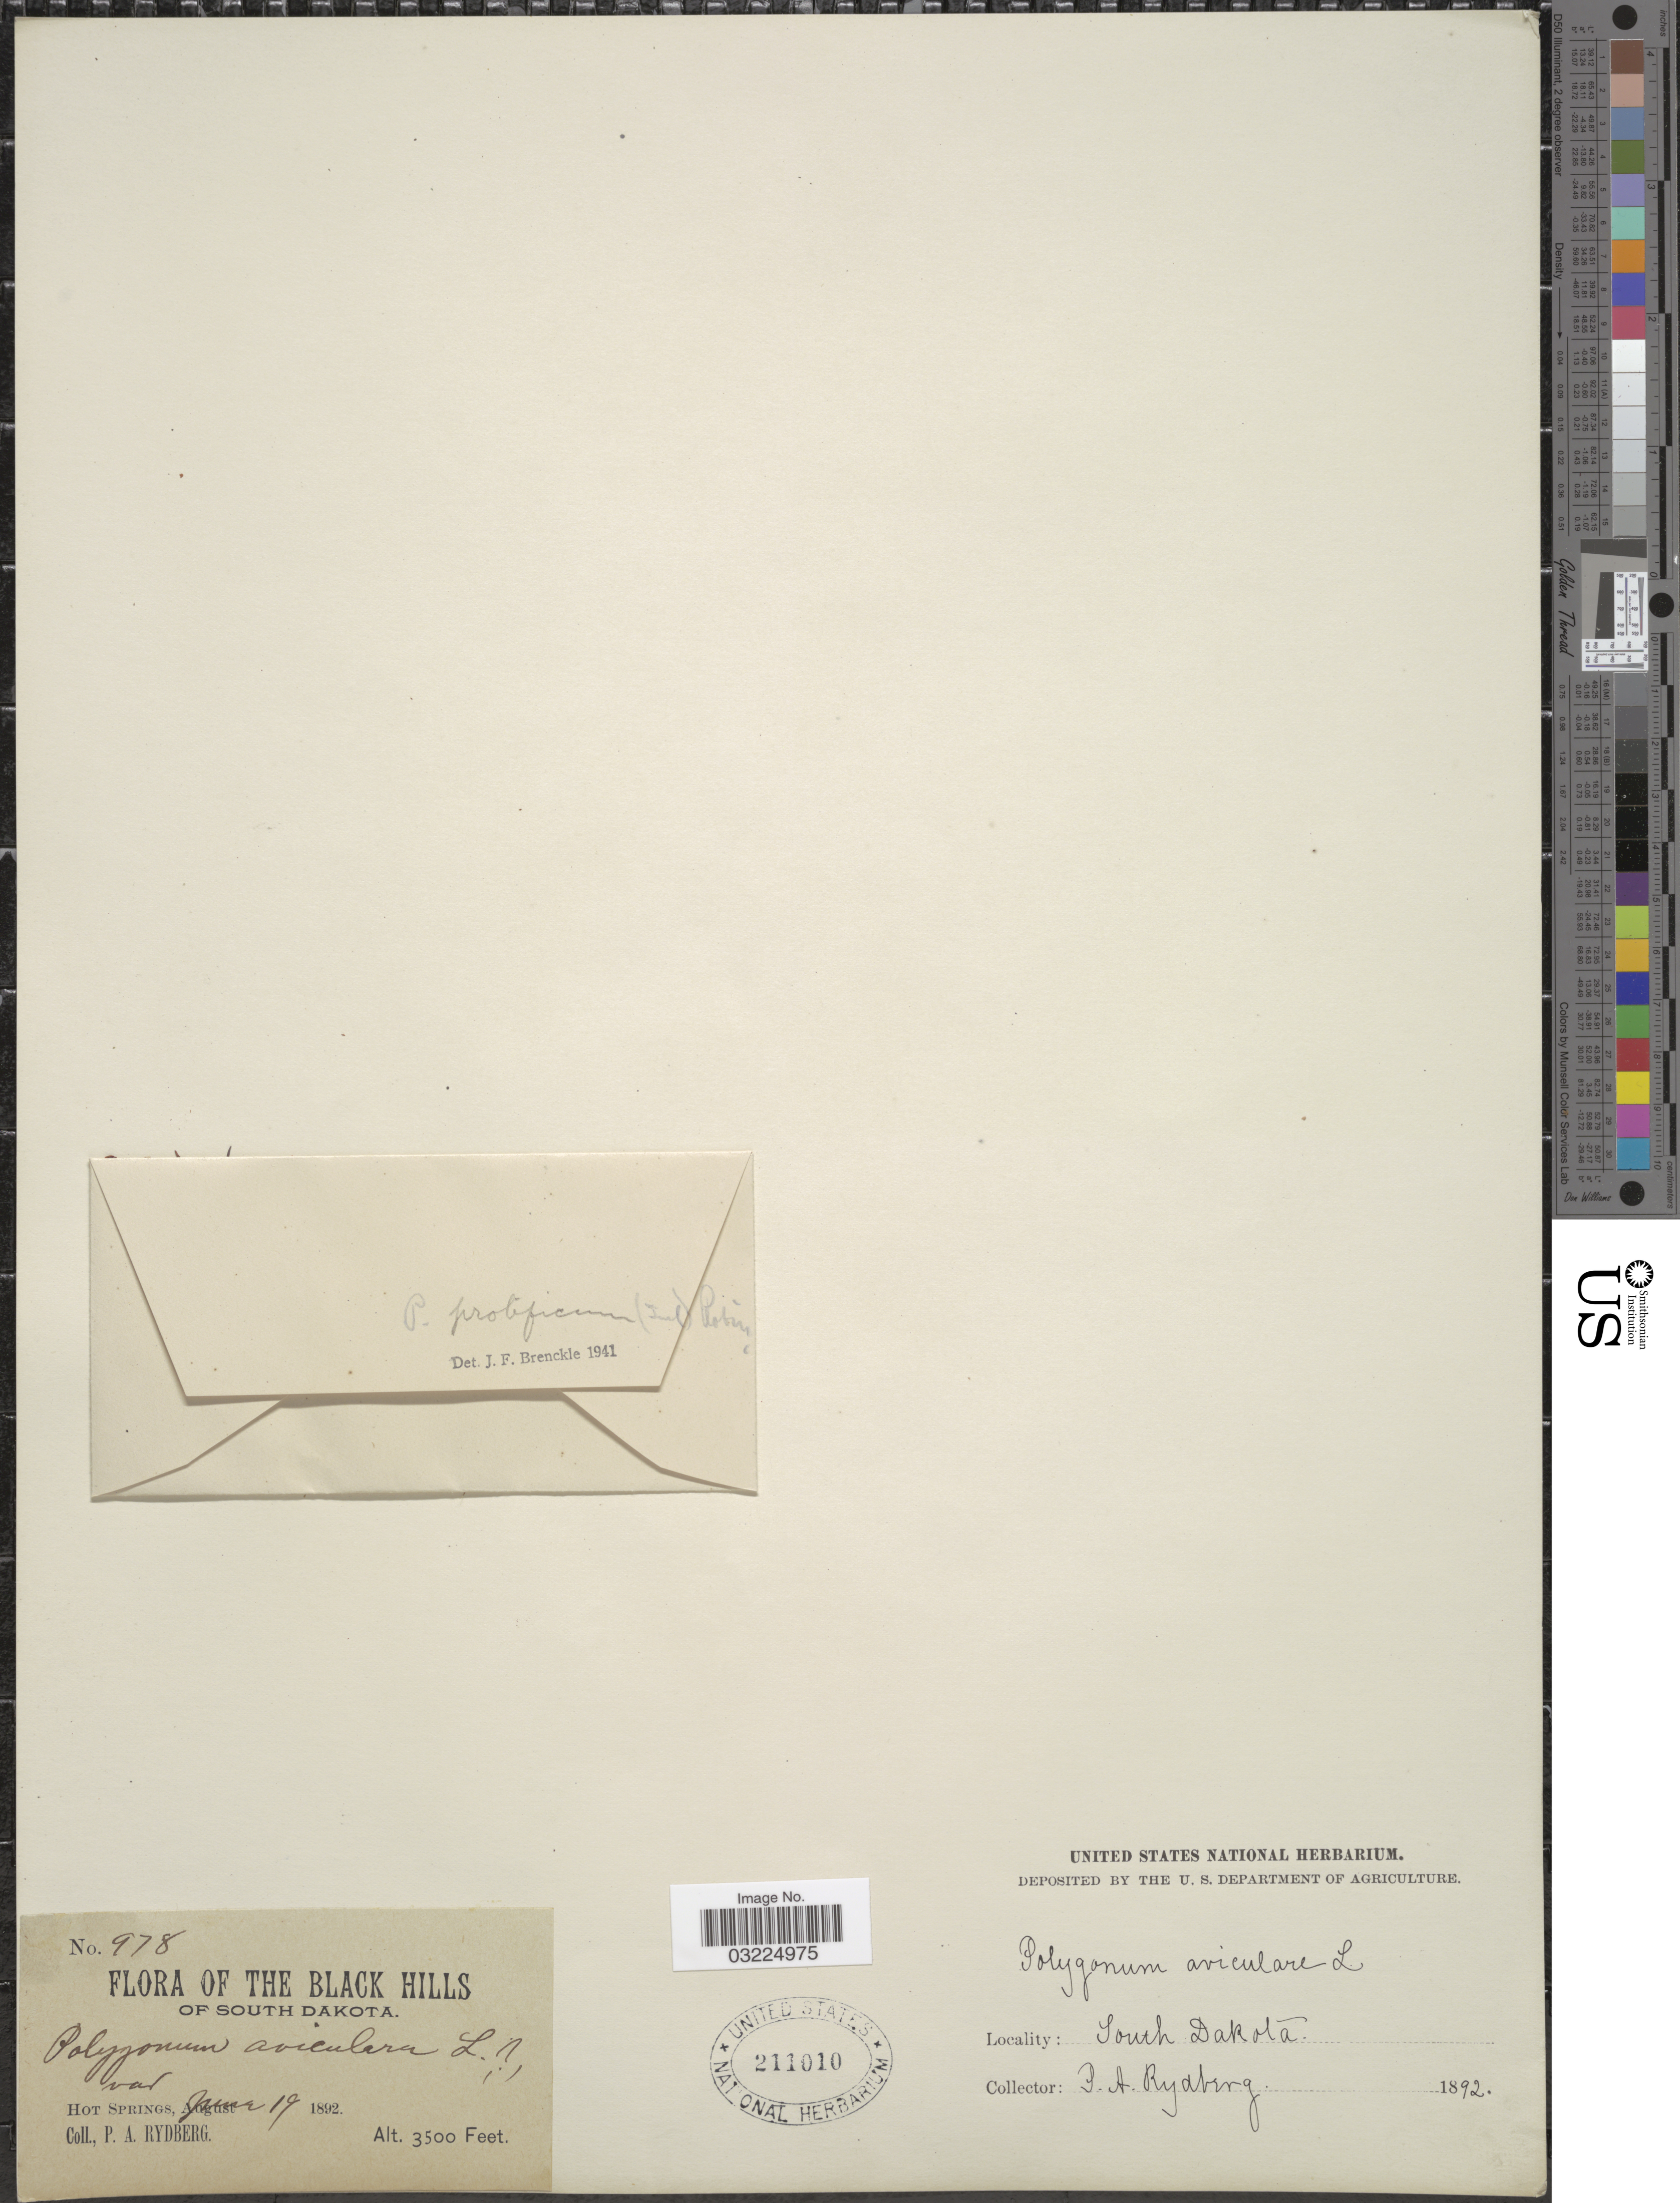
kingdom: Plantae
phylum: Tracheophyta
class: Magnoliopsida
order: Caryophyllales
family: Polygonaceae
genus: Polygonum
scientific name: Polygonum prolificum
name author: (Small) B.L. Rob.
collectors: P. A. Rydberg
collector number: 978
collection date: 1892-06-19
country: United States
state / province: South Dakota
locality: Black Hills. Hot Springs.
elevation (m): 1067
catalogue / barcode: US 211010